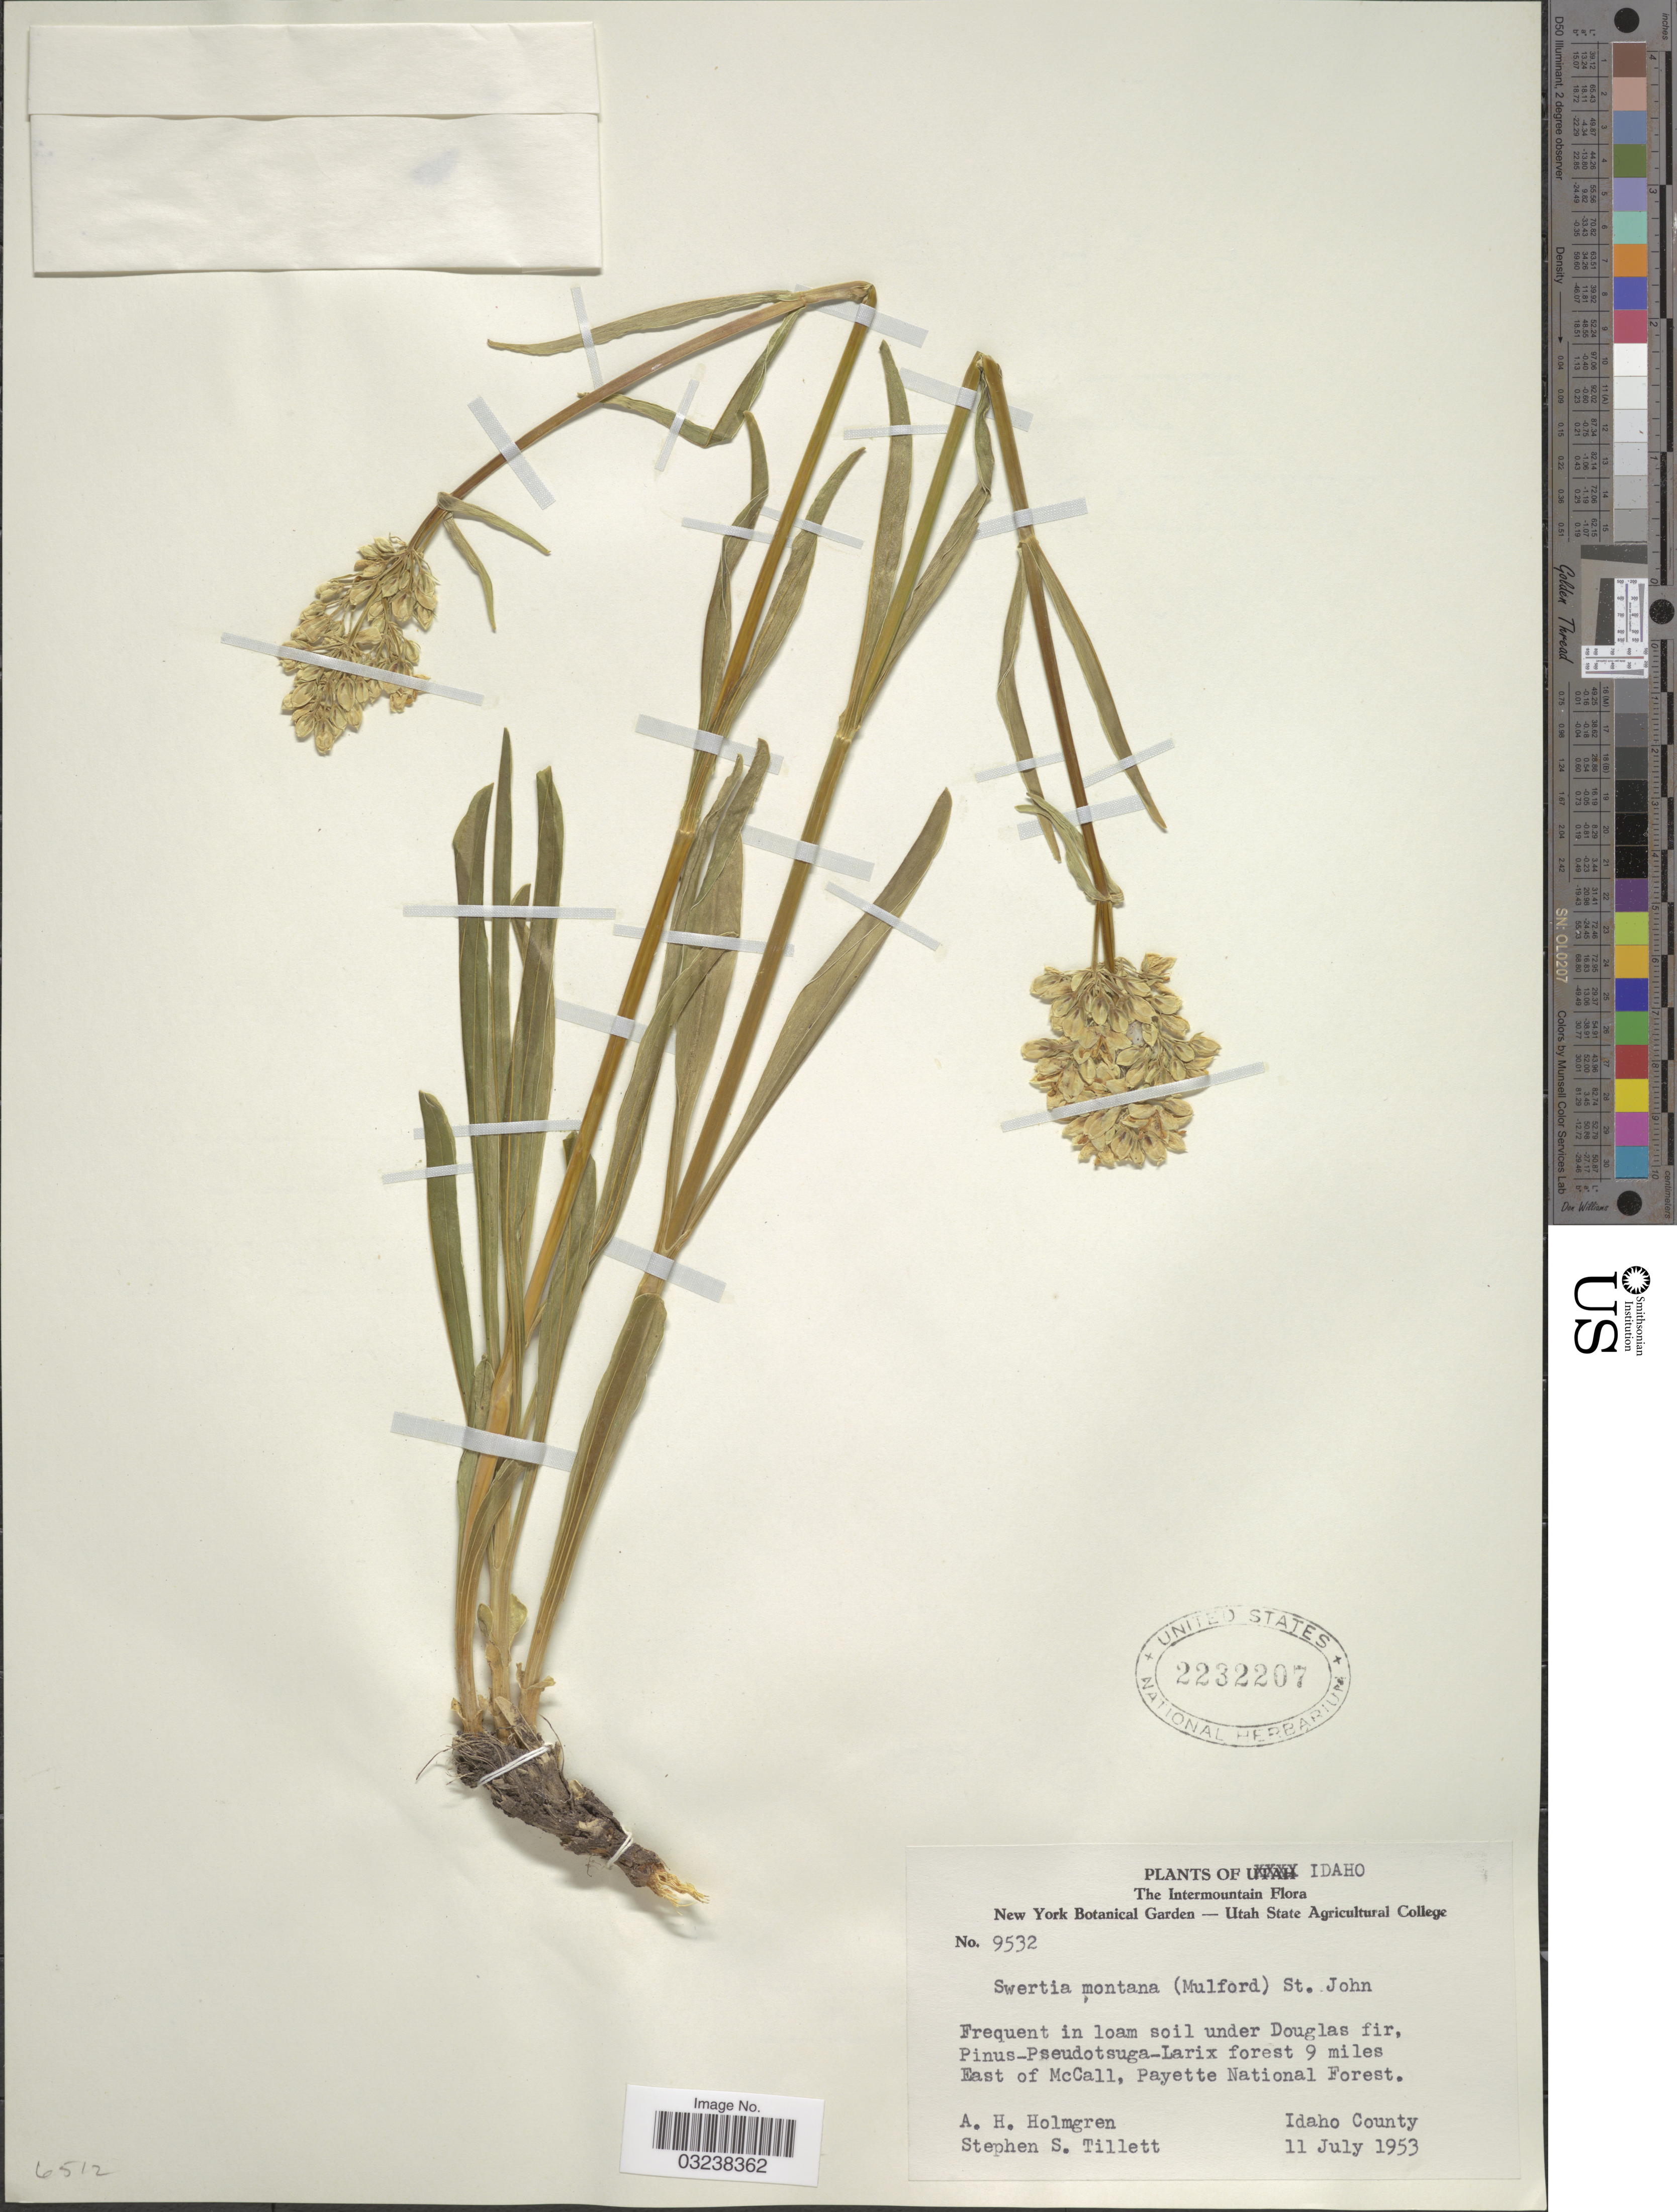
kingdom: Plantae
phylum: Tracheophyta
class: Magnoliopsida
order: Gentianales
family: Gentianaceae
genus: Swertia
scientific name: Swertia montana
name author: (Mulford) H. St. John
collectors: A. H. Holmgren & S. S. Tillett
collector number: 9532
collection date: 1953-07-11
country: United States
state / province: Idaho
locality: Forest 9 miles East of McCall, Payette National Forest. Idaho County. The Intermountain.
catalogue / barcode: US 2232207